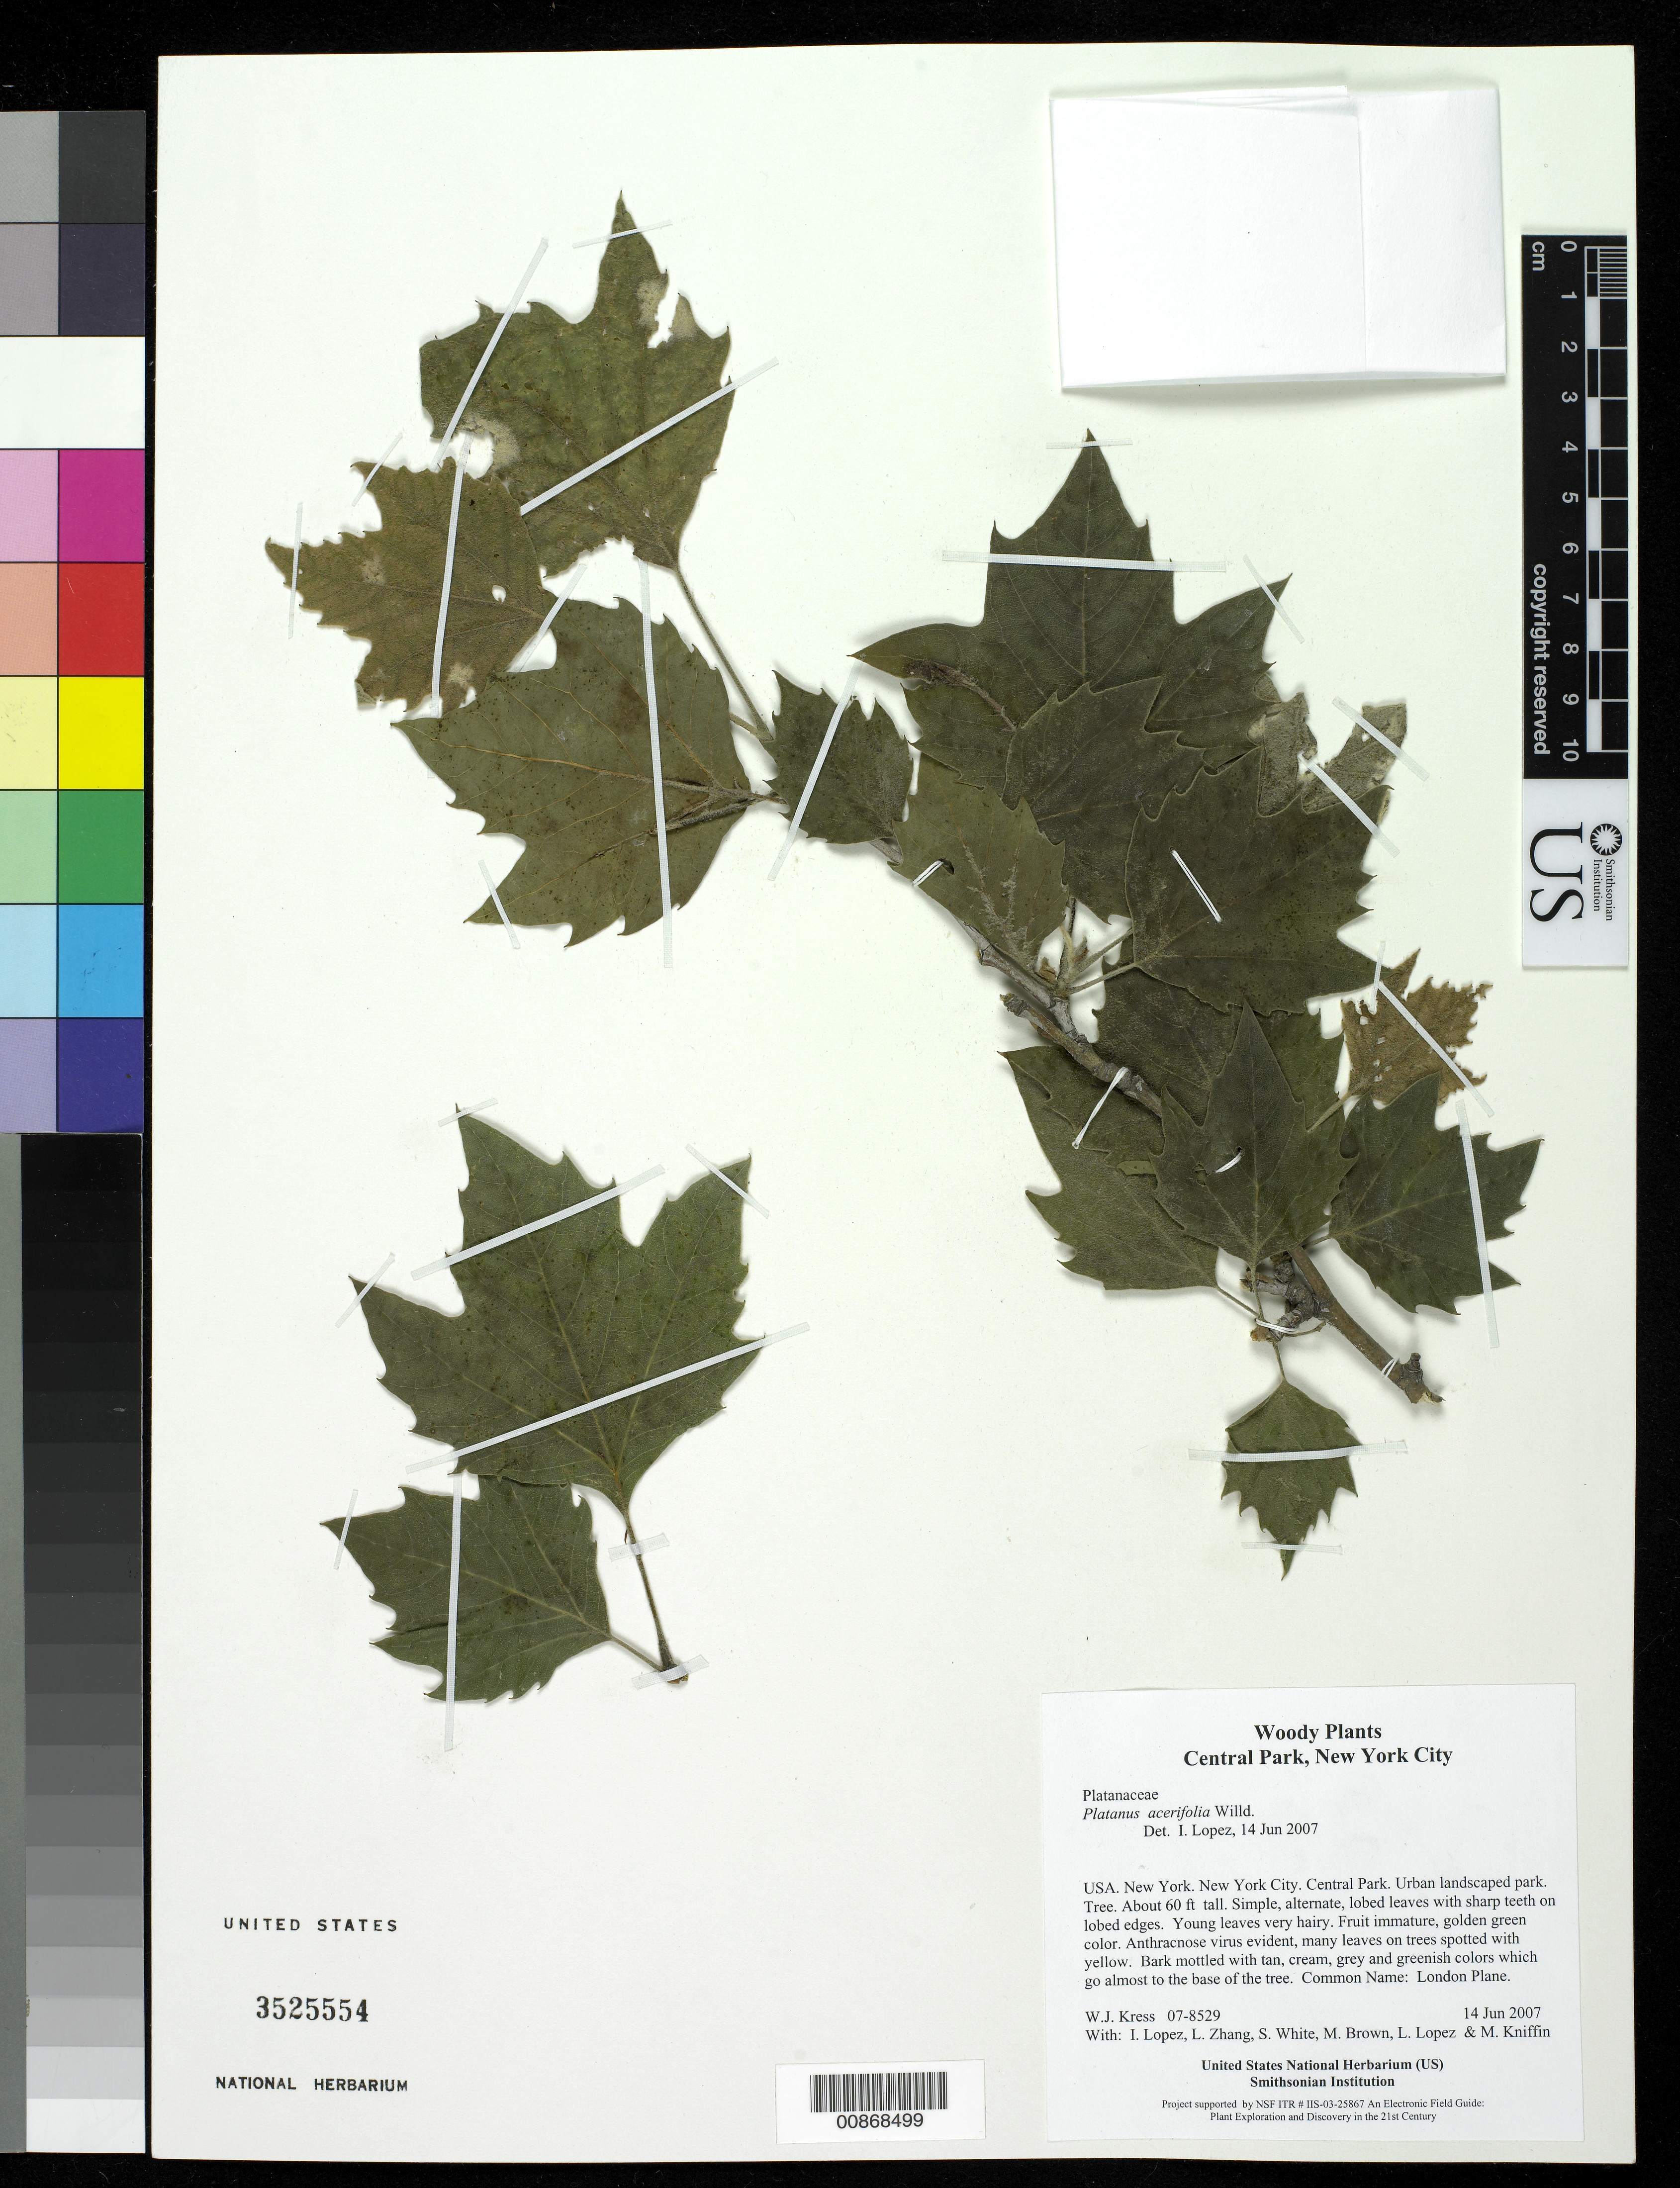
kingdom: Plantae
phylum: Tracheophyta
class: Magnoliopsida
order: Proteales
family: Platanaceae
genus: Platanus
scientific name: Platanus x acerifolia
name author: (Aiton) Willd.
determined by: Lopez, Ida C., (BOT), Smithsonian Institution - National Museum of Natural History (UNITED STATES)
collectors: W. J. Kress, I. C. Lopez, L. B. Zhang, S. White, M. Brown, L. López & M. Kniffin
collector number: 07-8529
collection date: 2007-06-14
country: United States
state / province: New York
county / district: New York City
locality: Central Park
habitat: Urban landscaped park.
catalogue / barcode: US 3525554